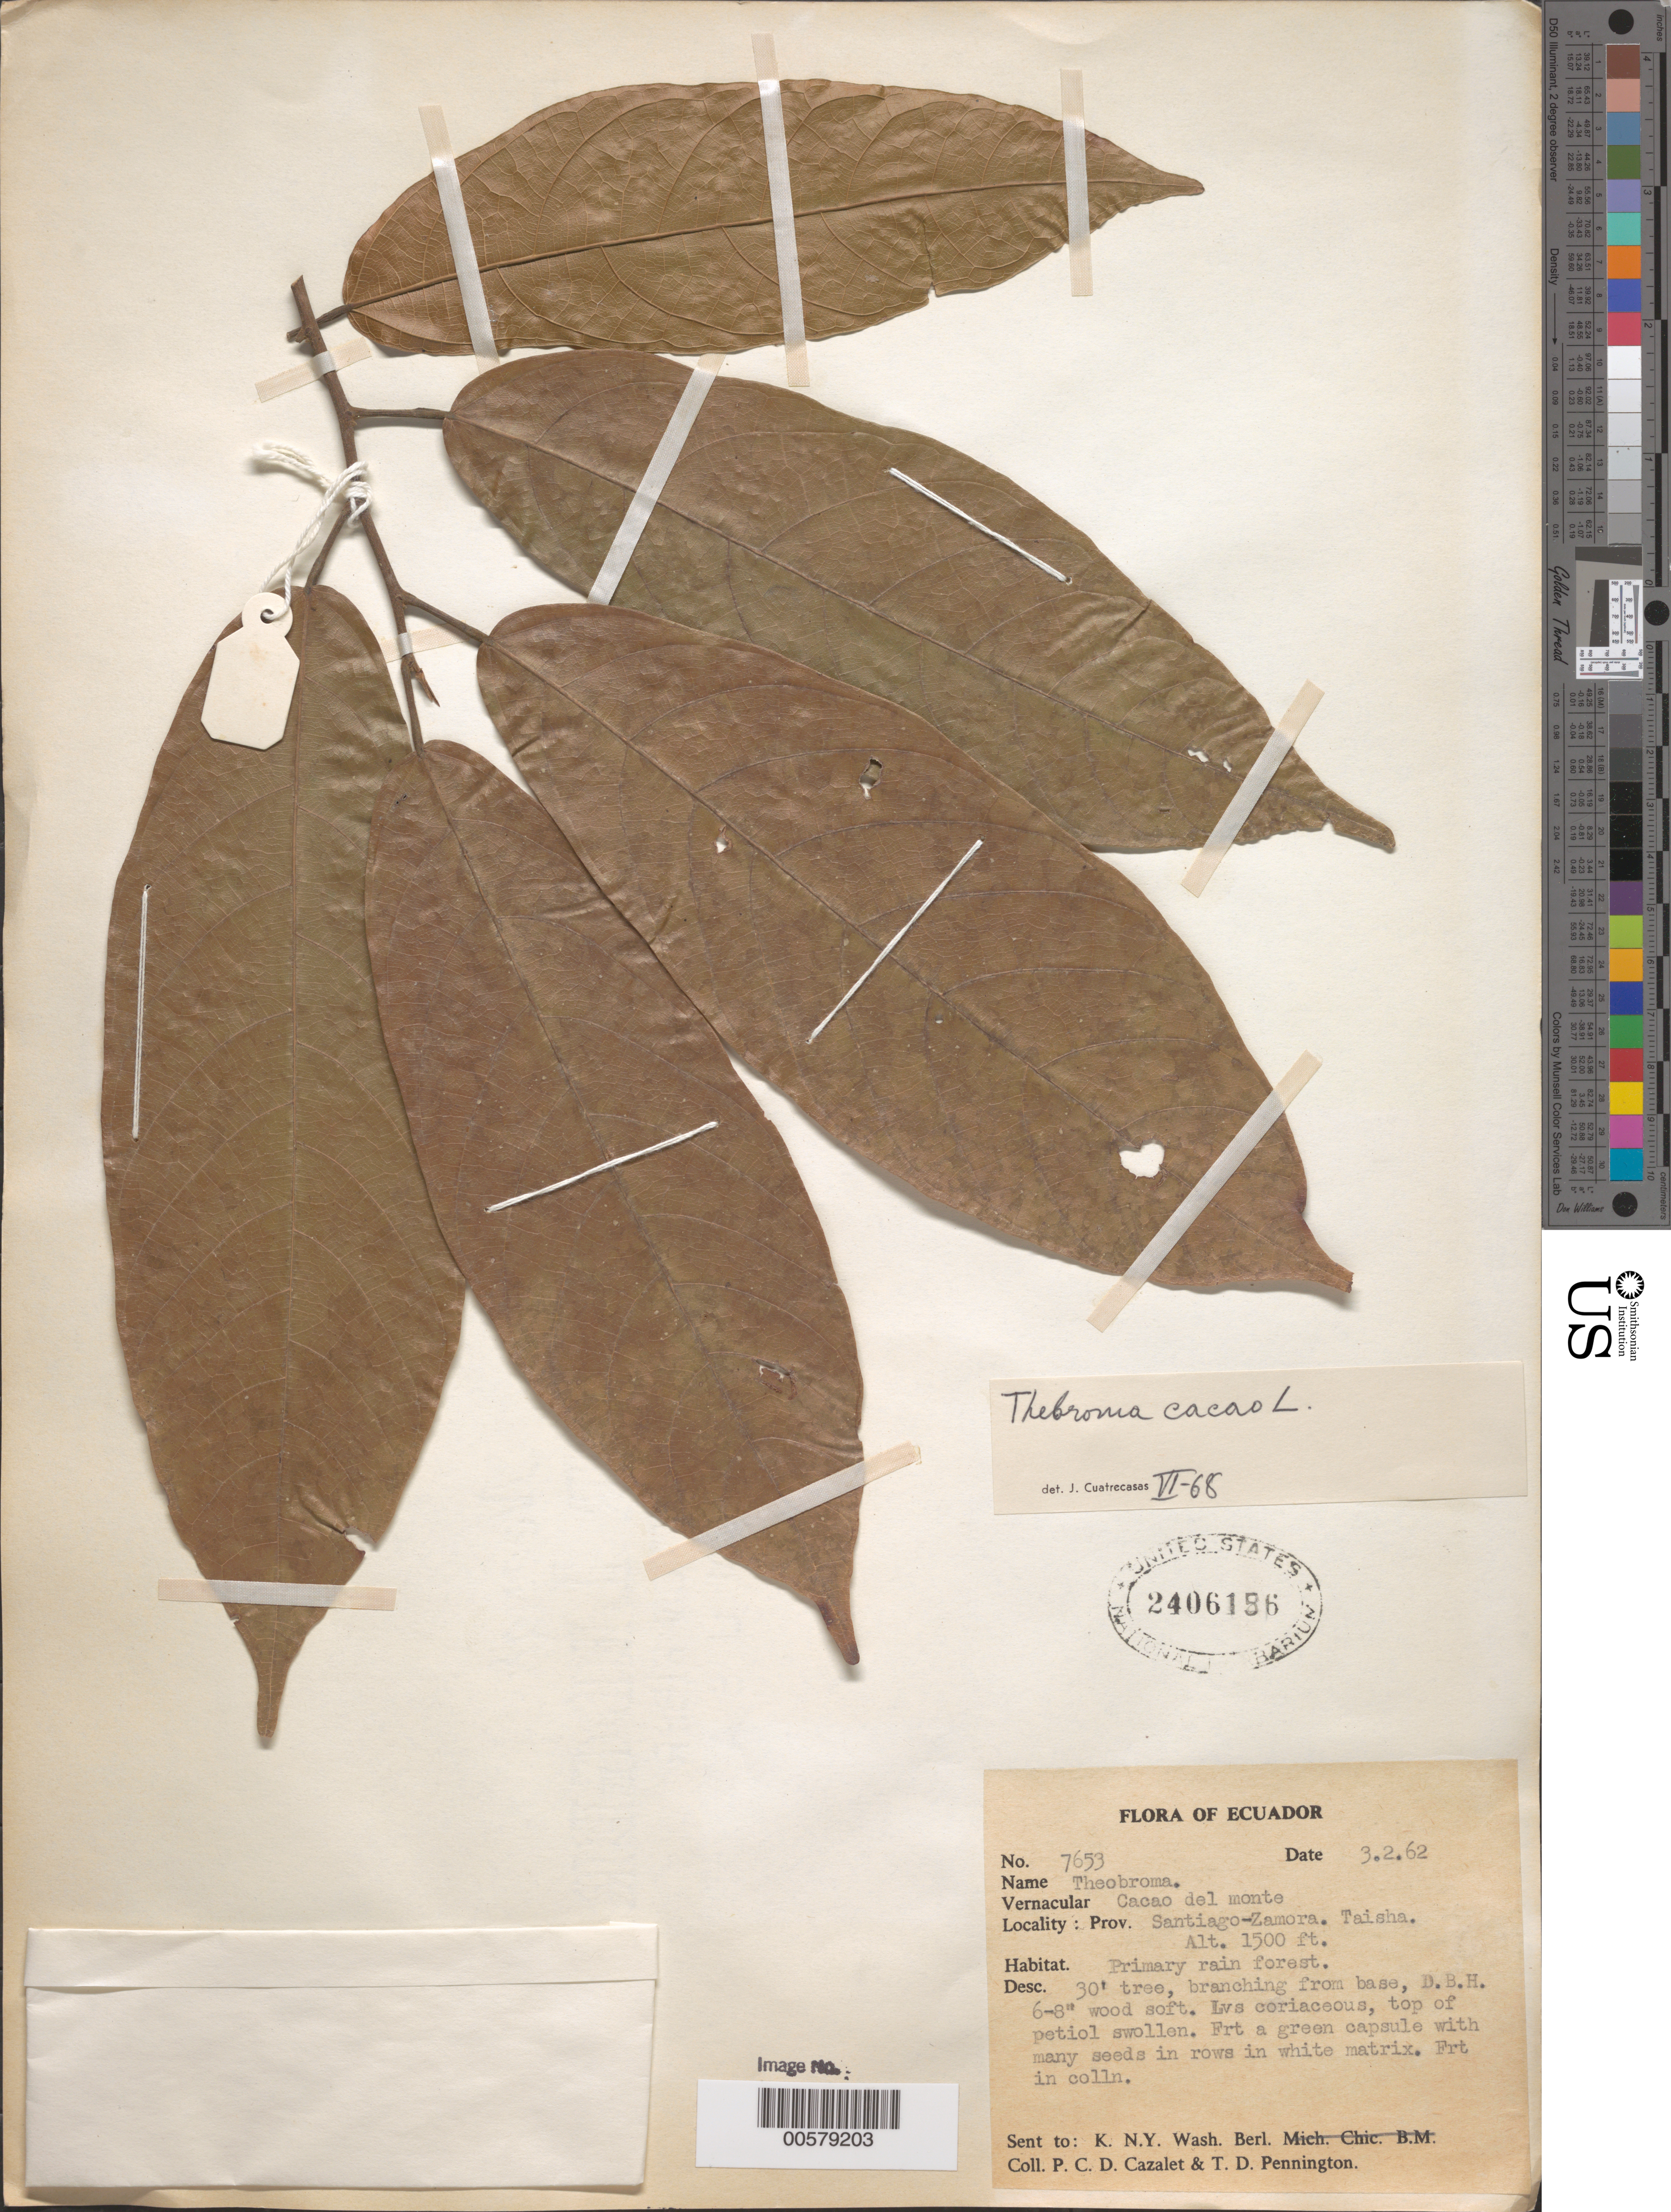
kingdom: Plantae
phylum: Tracheophyta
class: Magnoliopsida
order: Malvales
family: Malvaceae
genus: Theobroma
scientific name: Theobroma cacao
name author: L.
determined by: Cuatrecasas, J.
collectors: P. C. D. Cazalet & T. D. Pennington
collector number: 7653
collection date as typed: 03 -02 1962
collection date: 1962-02-03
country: Ecuador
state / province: Morona-Santiago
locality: Taisha. [In former Santiago-Zamora Province.]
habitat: Primary rain forest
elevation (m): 457.2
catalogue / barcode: US 2406186